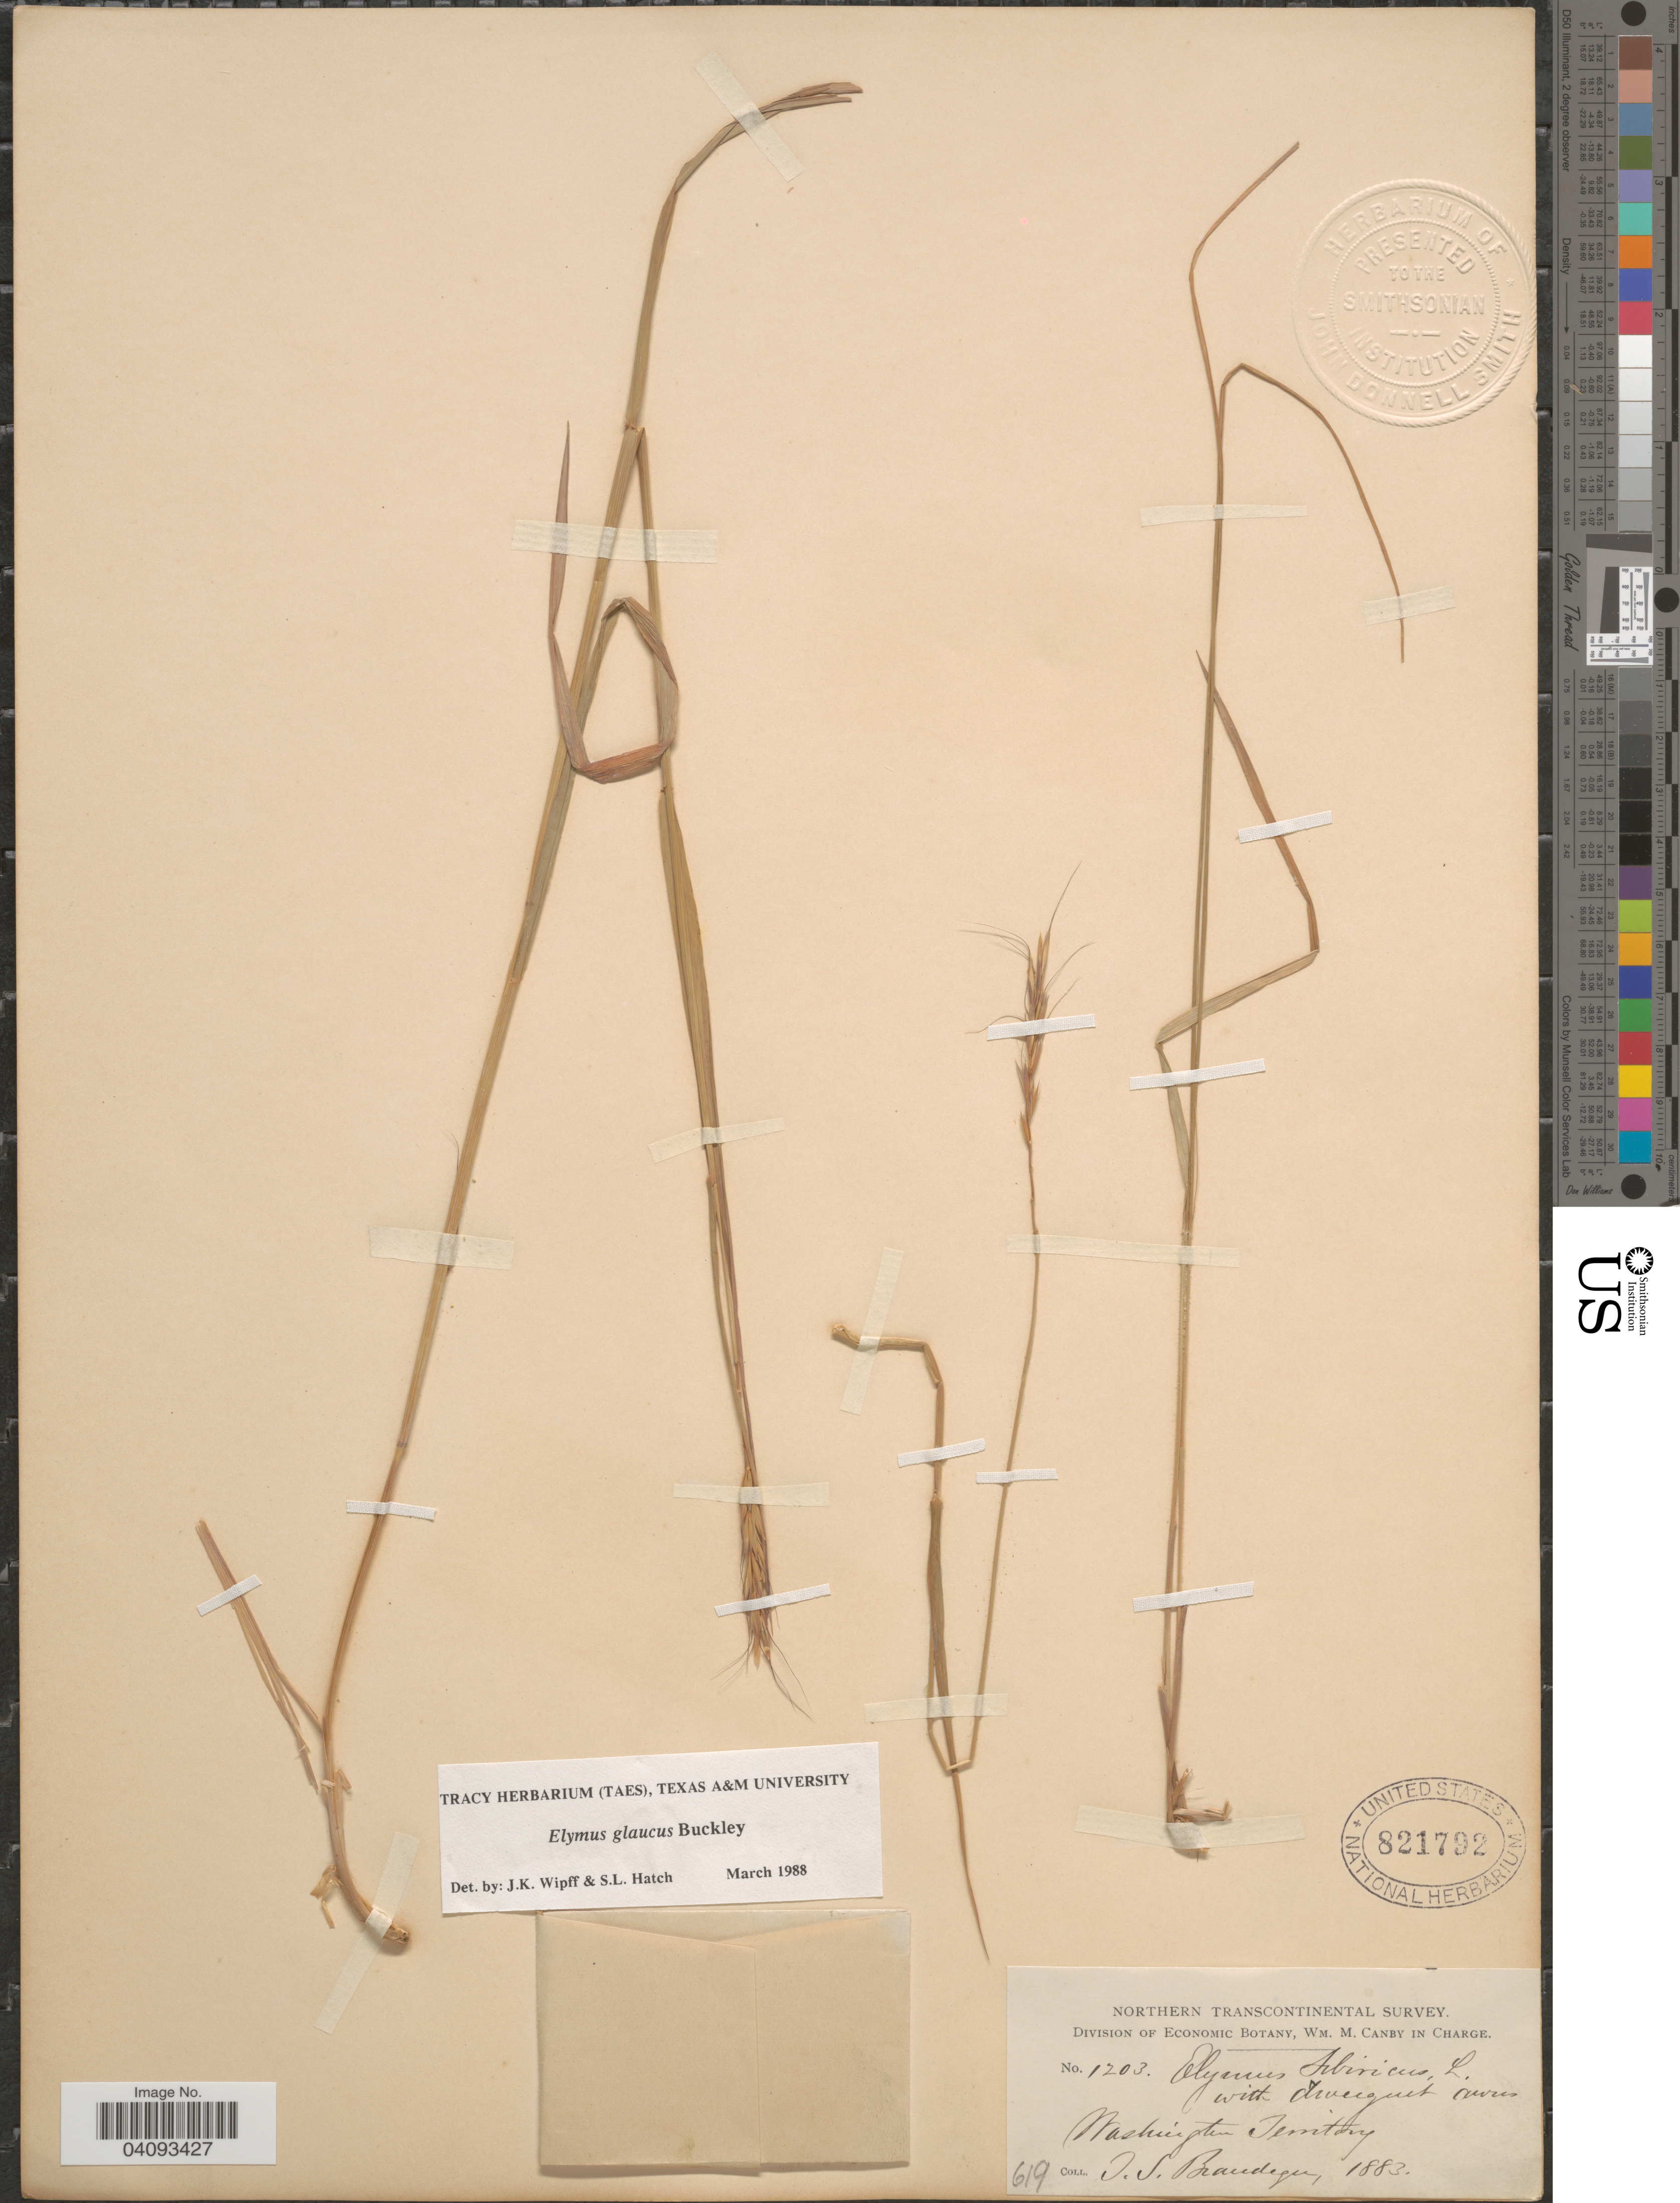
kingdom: Plantae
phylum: Tracheophyta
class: Liliopsida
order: Poales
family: Poaceae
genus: Elymus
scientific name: Elymus glaucus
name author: Buckley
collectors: T. S. Brandegee (herbarium)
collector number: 1203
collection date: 1883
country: United States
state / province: Washington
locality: Northern Transcontinental Survey. Washington Territory.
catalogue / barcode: US 821792